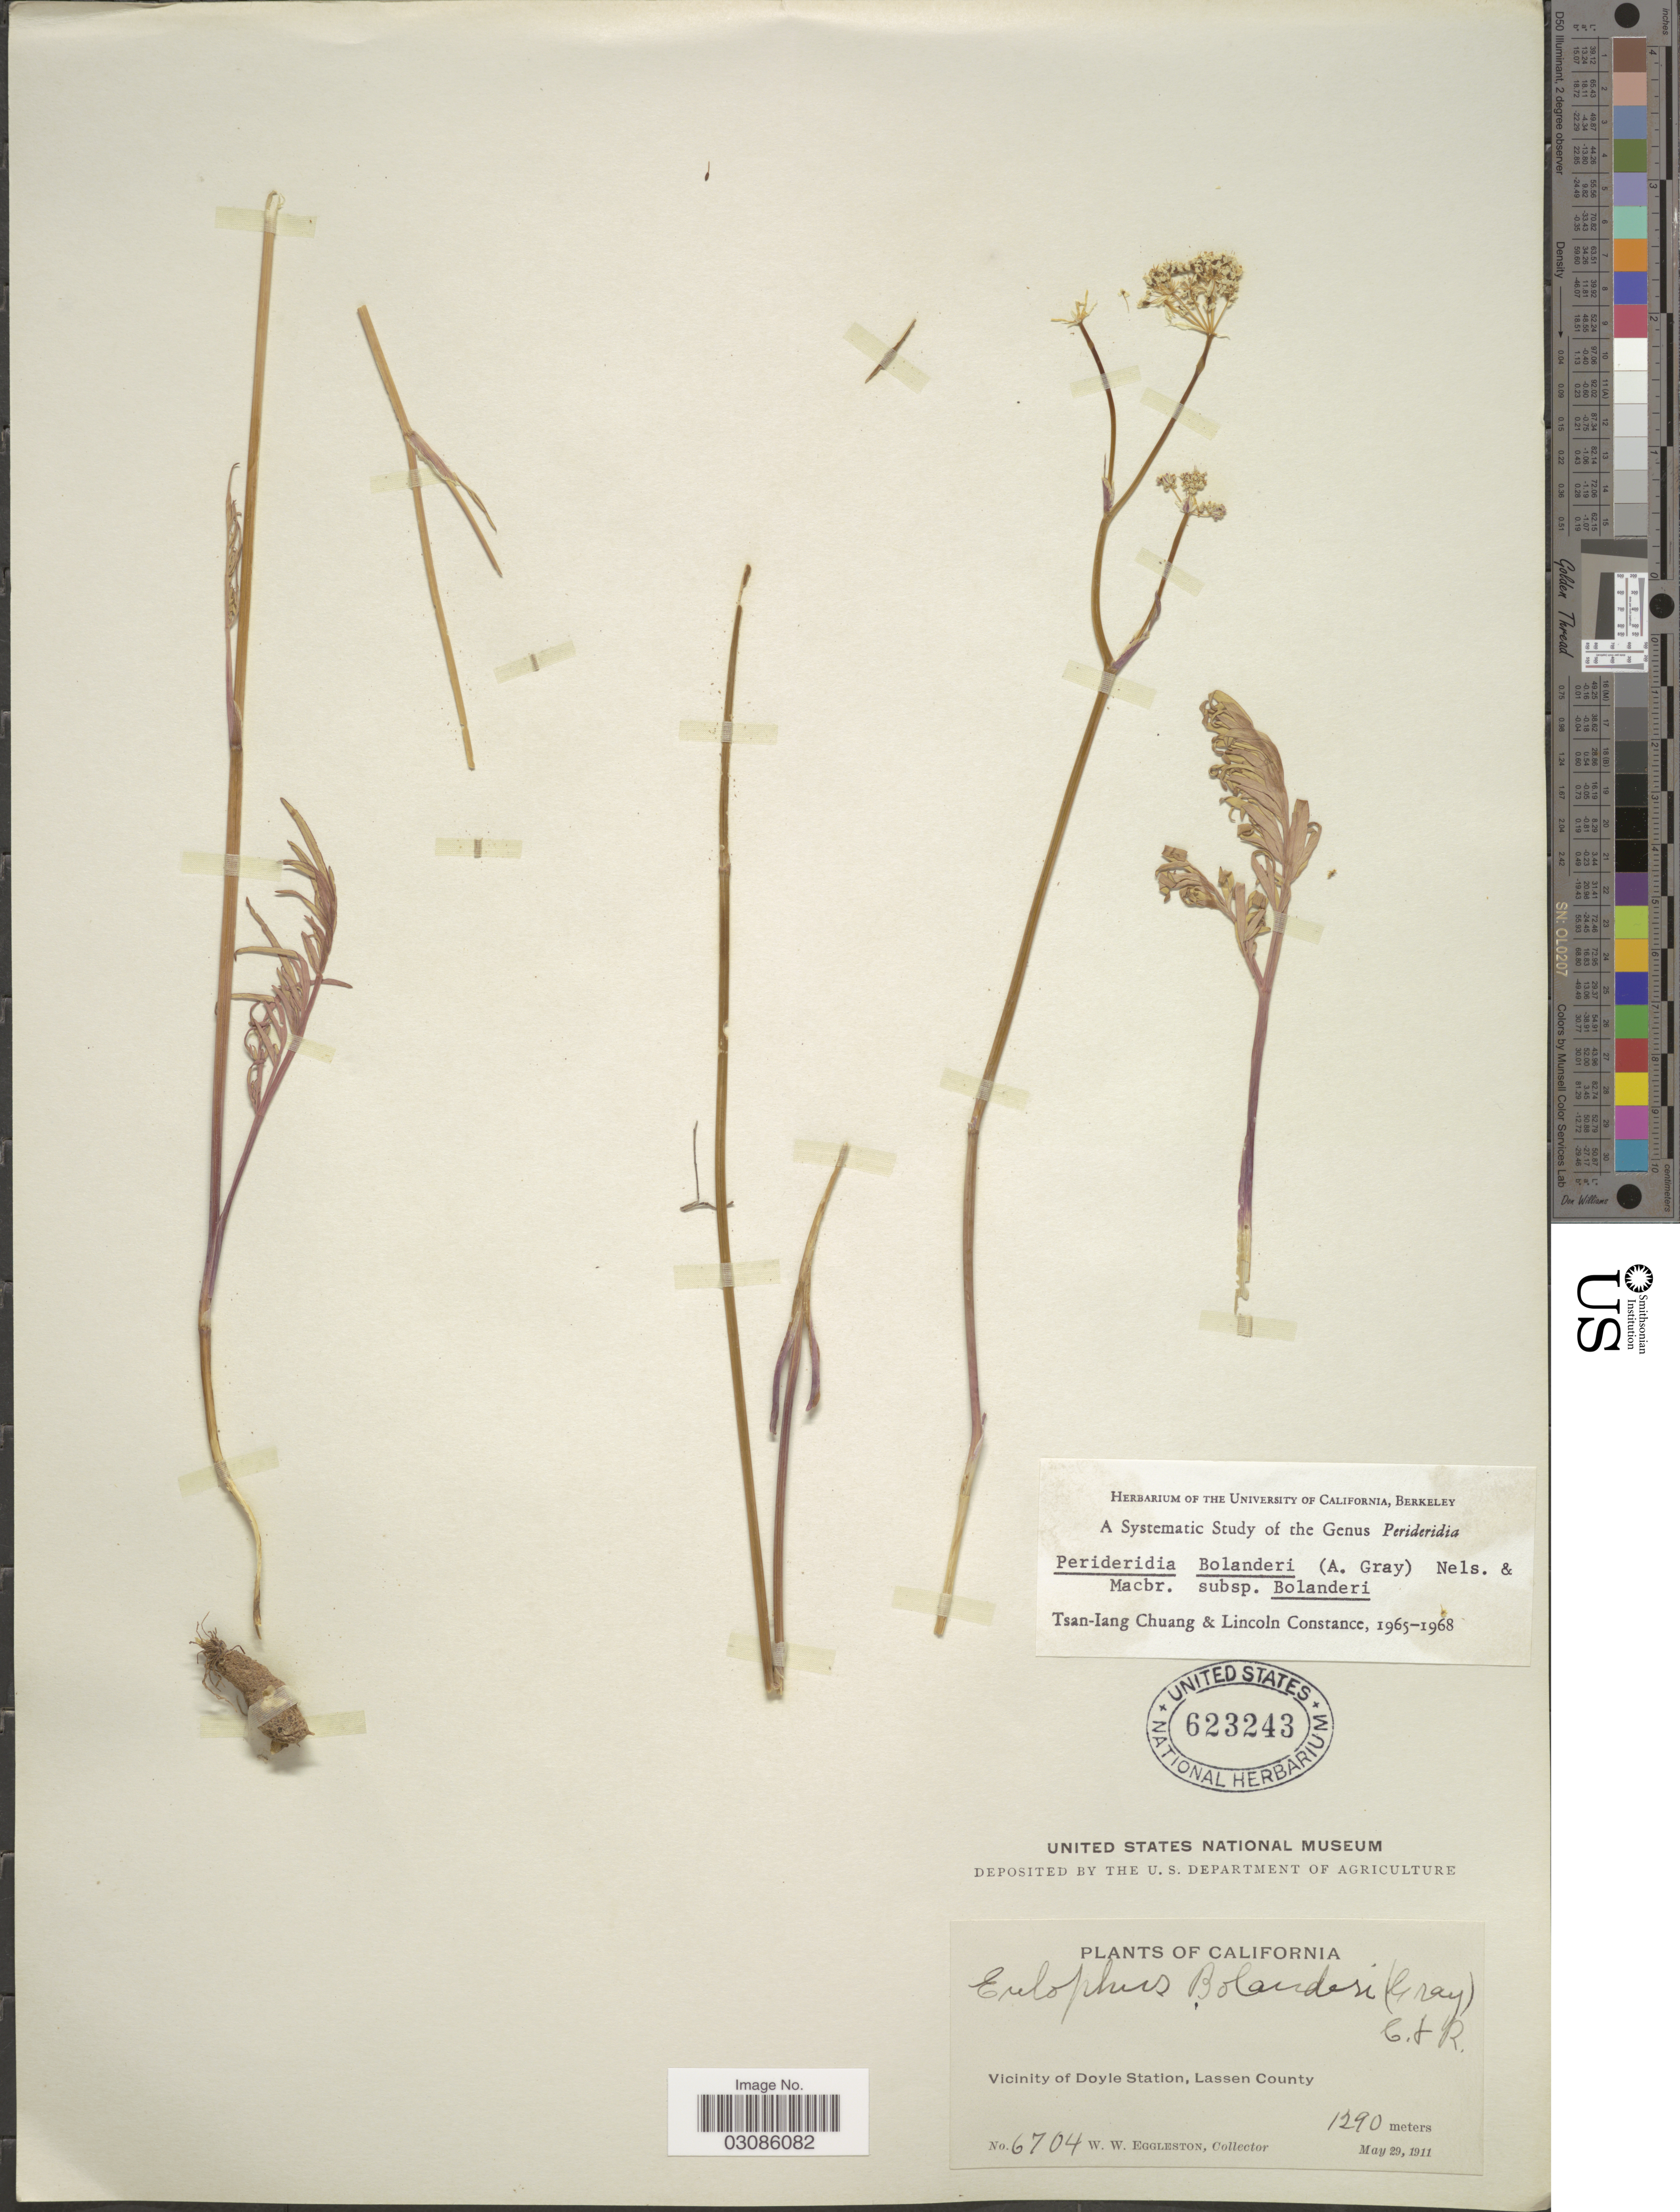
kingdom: Plantae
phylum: Tracheophyta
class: Magnoliopsida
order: Apiales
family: Apiaceae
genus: Perideridia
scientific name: Perideridia bolanderi subsp. bolanderi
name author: (A. Gray) A. Nelson & J.F. Macbr.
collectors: W. W. Eggleston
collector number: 6704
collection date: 1911-05-29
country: United States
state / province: California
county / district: Lassen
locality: Vicinity of Doyle Station, Lassen County.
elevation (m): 1290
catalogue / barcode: US 623243